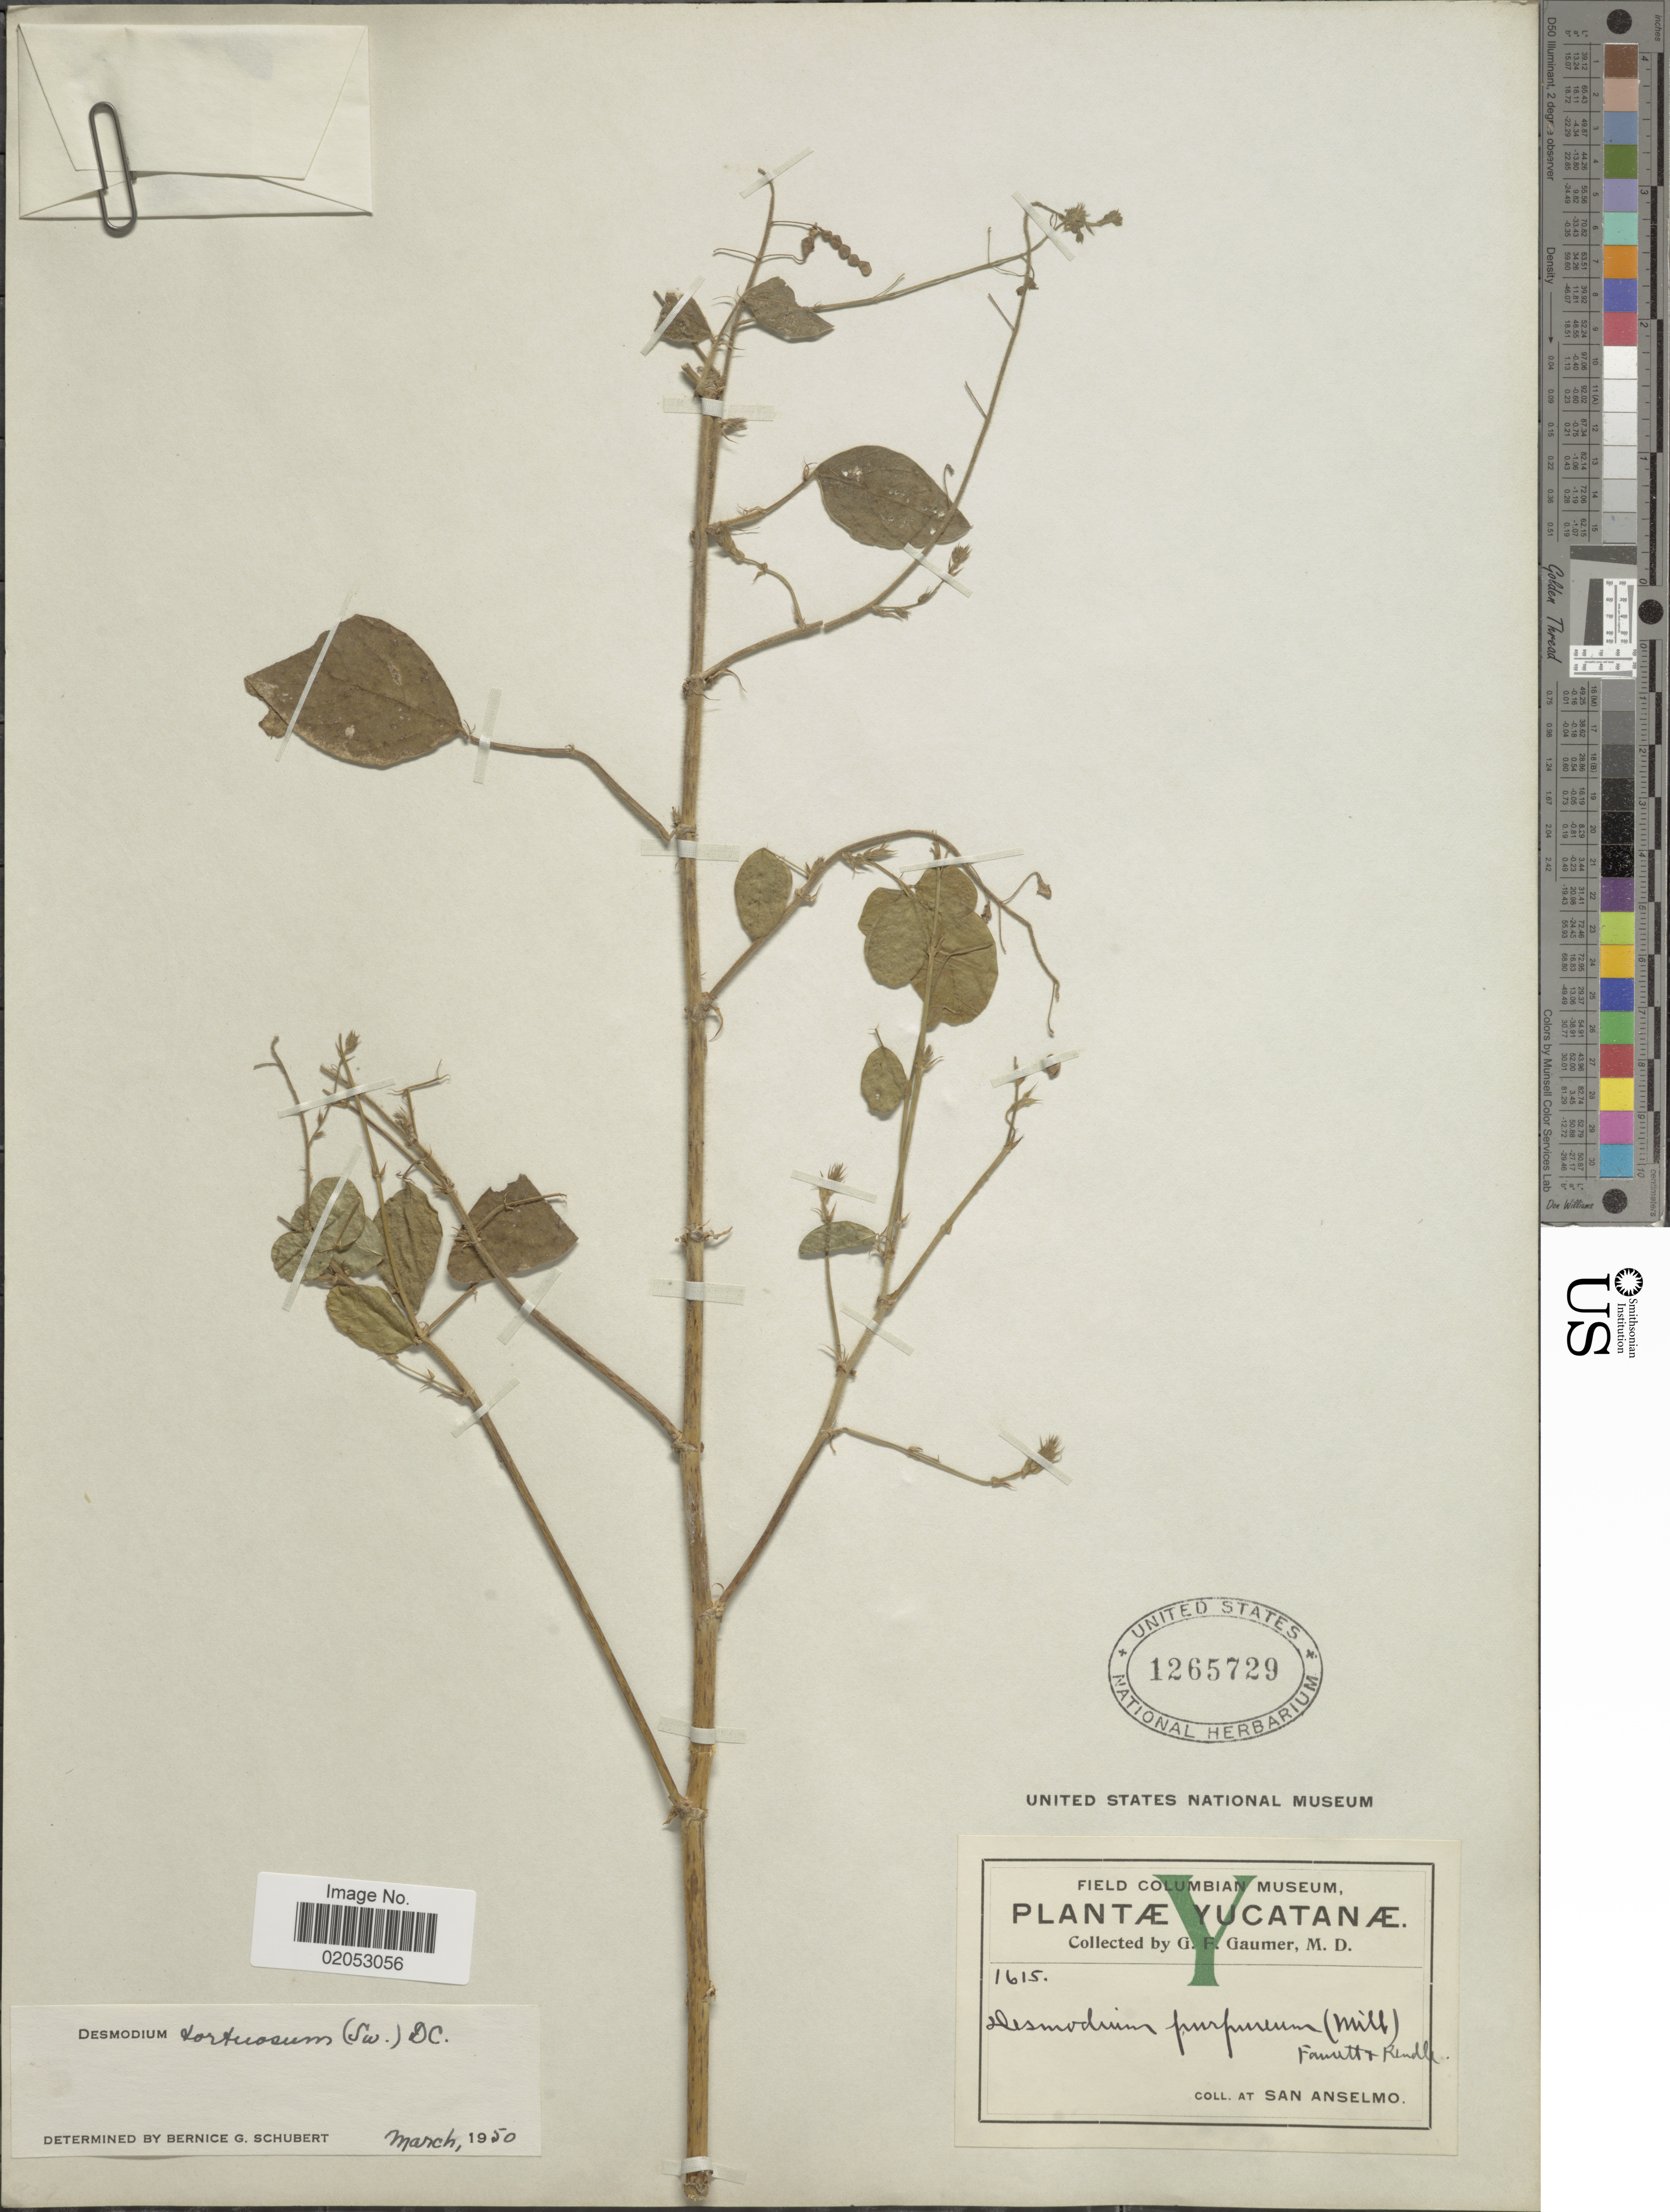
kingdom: Plantae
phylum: Tracheophyta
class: Magnoliopsida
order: Fabales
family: Fabaceae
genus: Desmodium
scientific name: Desmodium tortuosum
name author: (Sw.) DC.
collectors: G. F. Gaumer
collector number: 1615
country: Mexico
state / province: Yucatán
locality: Yucatanæ. At San Anselmo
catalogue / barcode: US 1265729